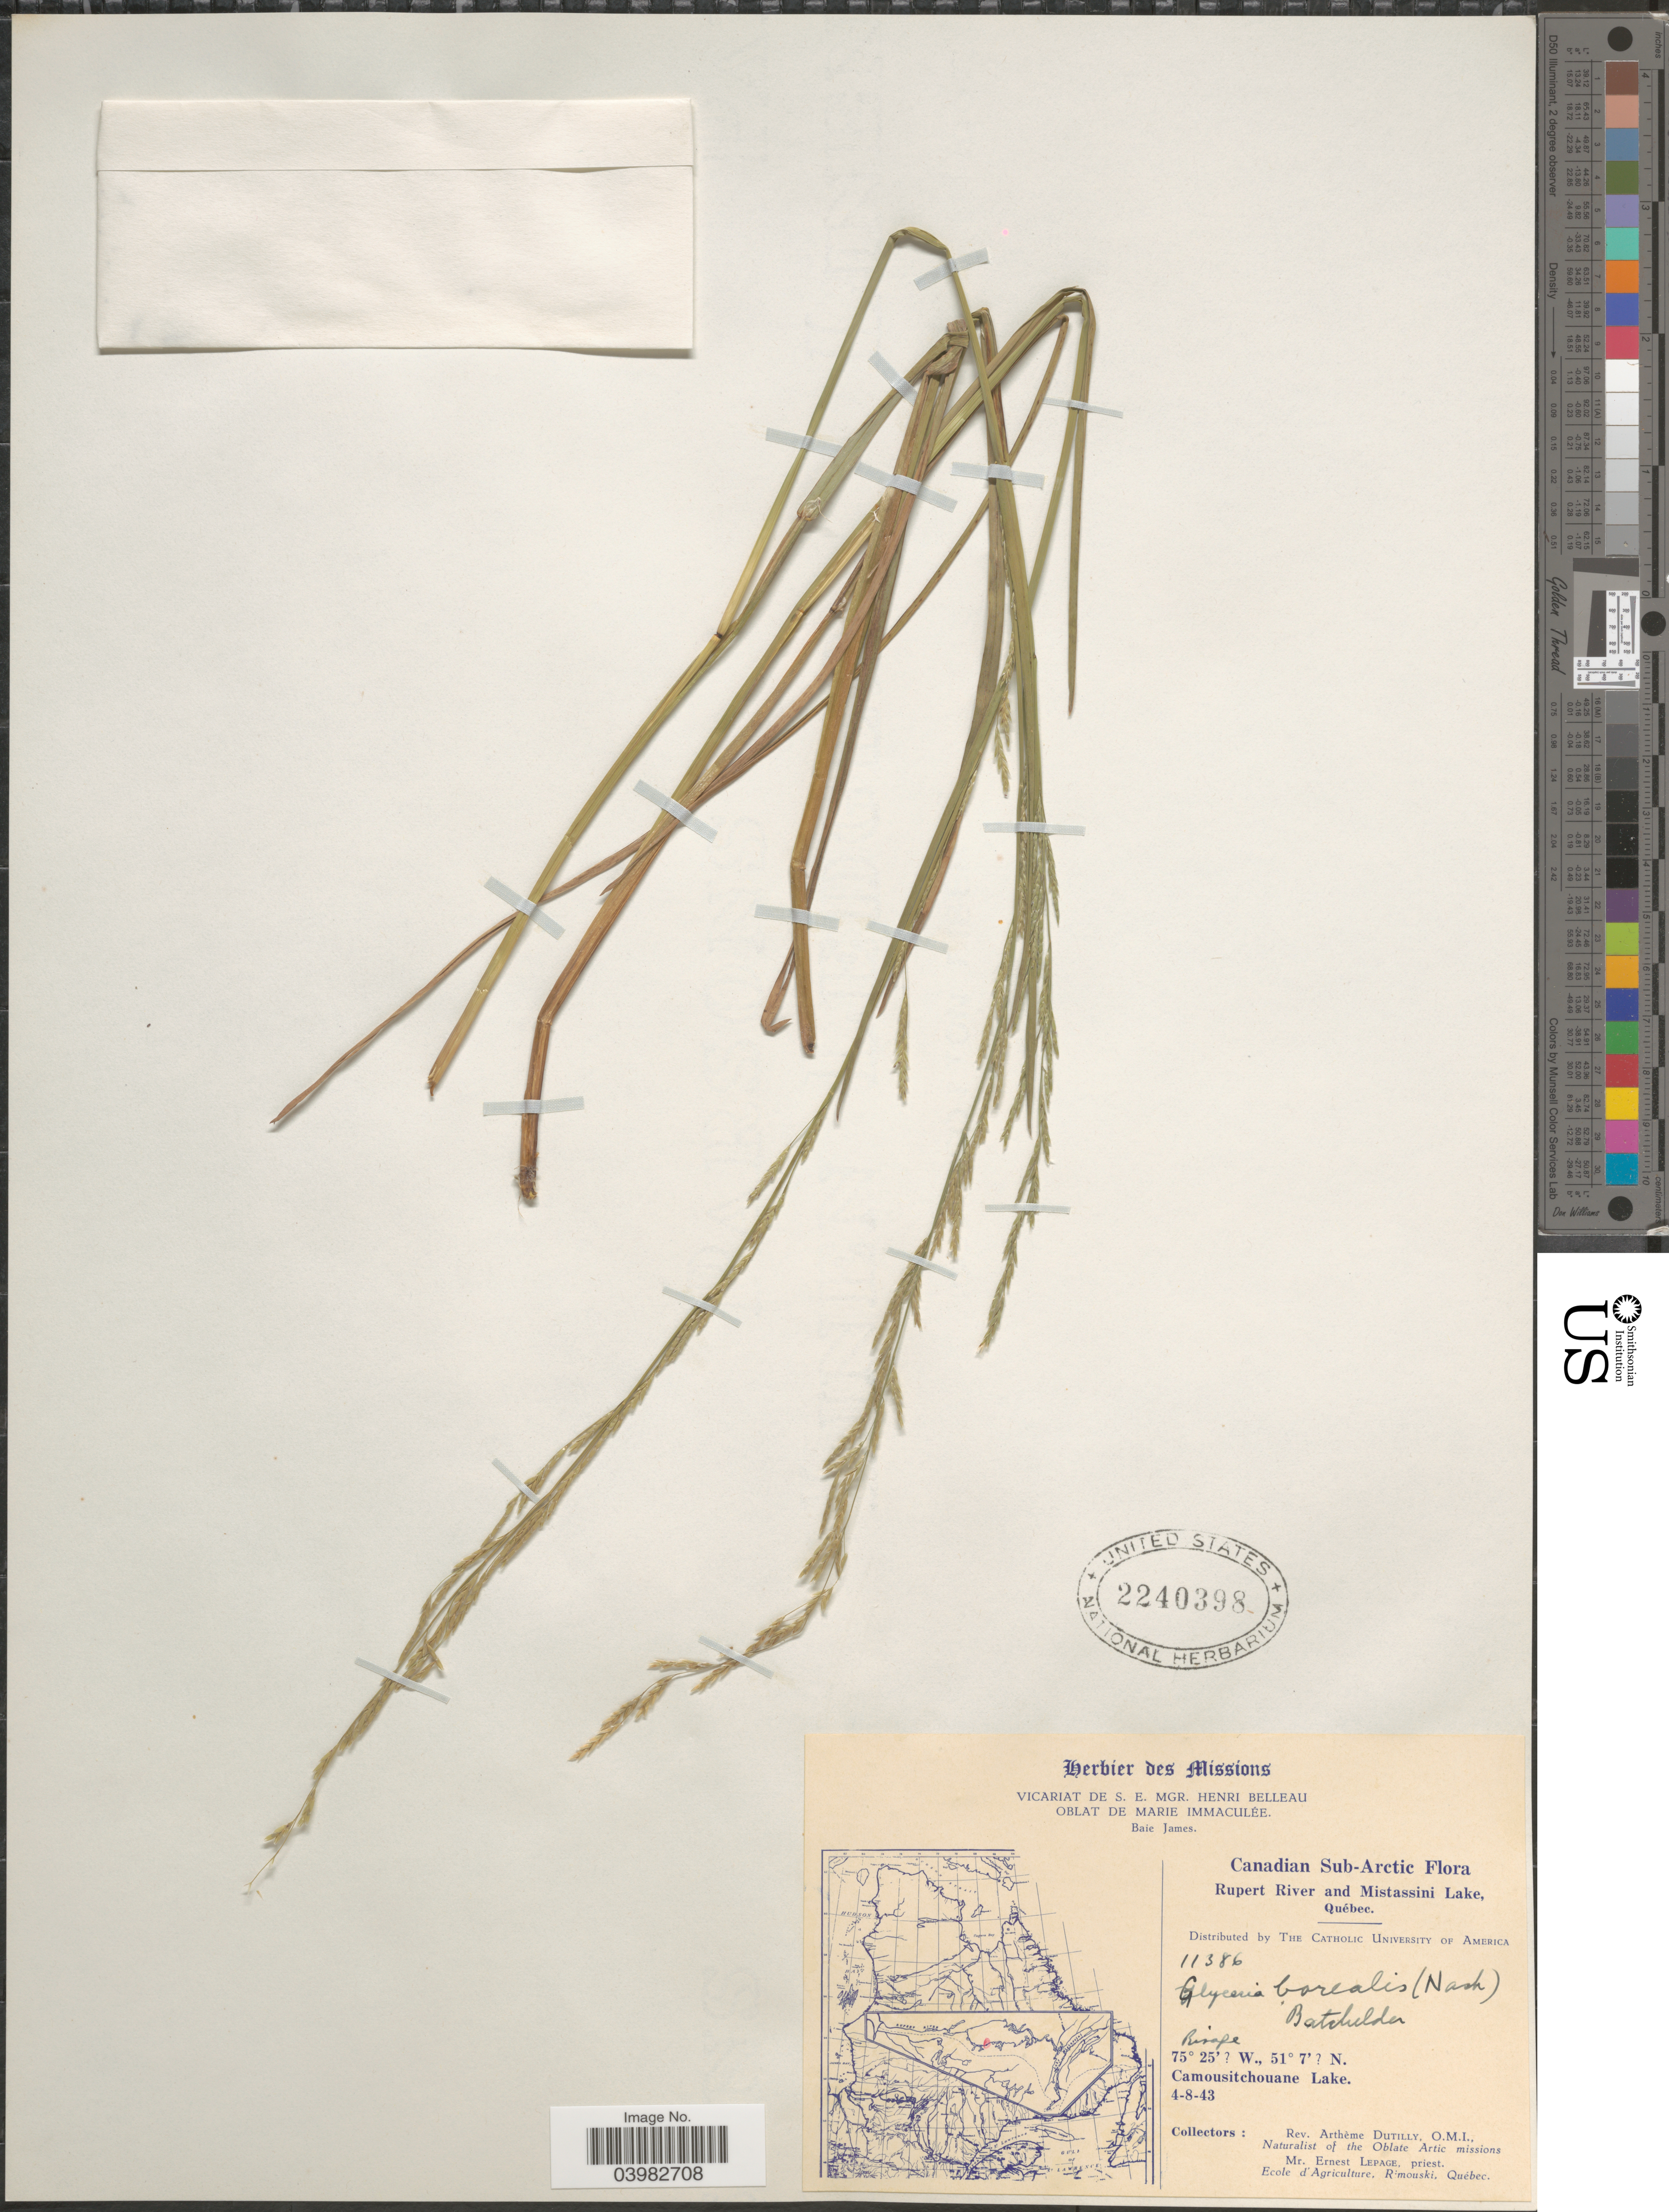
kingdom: Plantae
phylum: Tracheophyta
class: Liliopsida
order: Poales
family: Poaceae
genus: Glyceria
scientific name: Glyceria borealis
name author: (Nash) Batchelder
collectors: A. Dutilly & E. Lepage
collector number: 11386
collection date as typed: Transcribed d/m/y: 4/8/43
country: Canada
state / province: Quebec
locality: Canadian Sub-Arctic. Rupert River and Mistassini Lake. Camousitchouane Lake.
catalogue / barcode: US 2240398